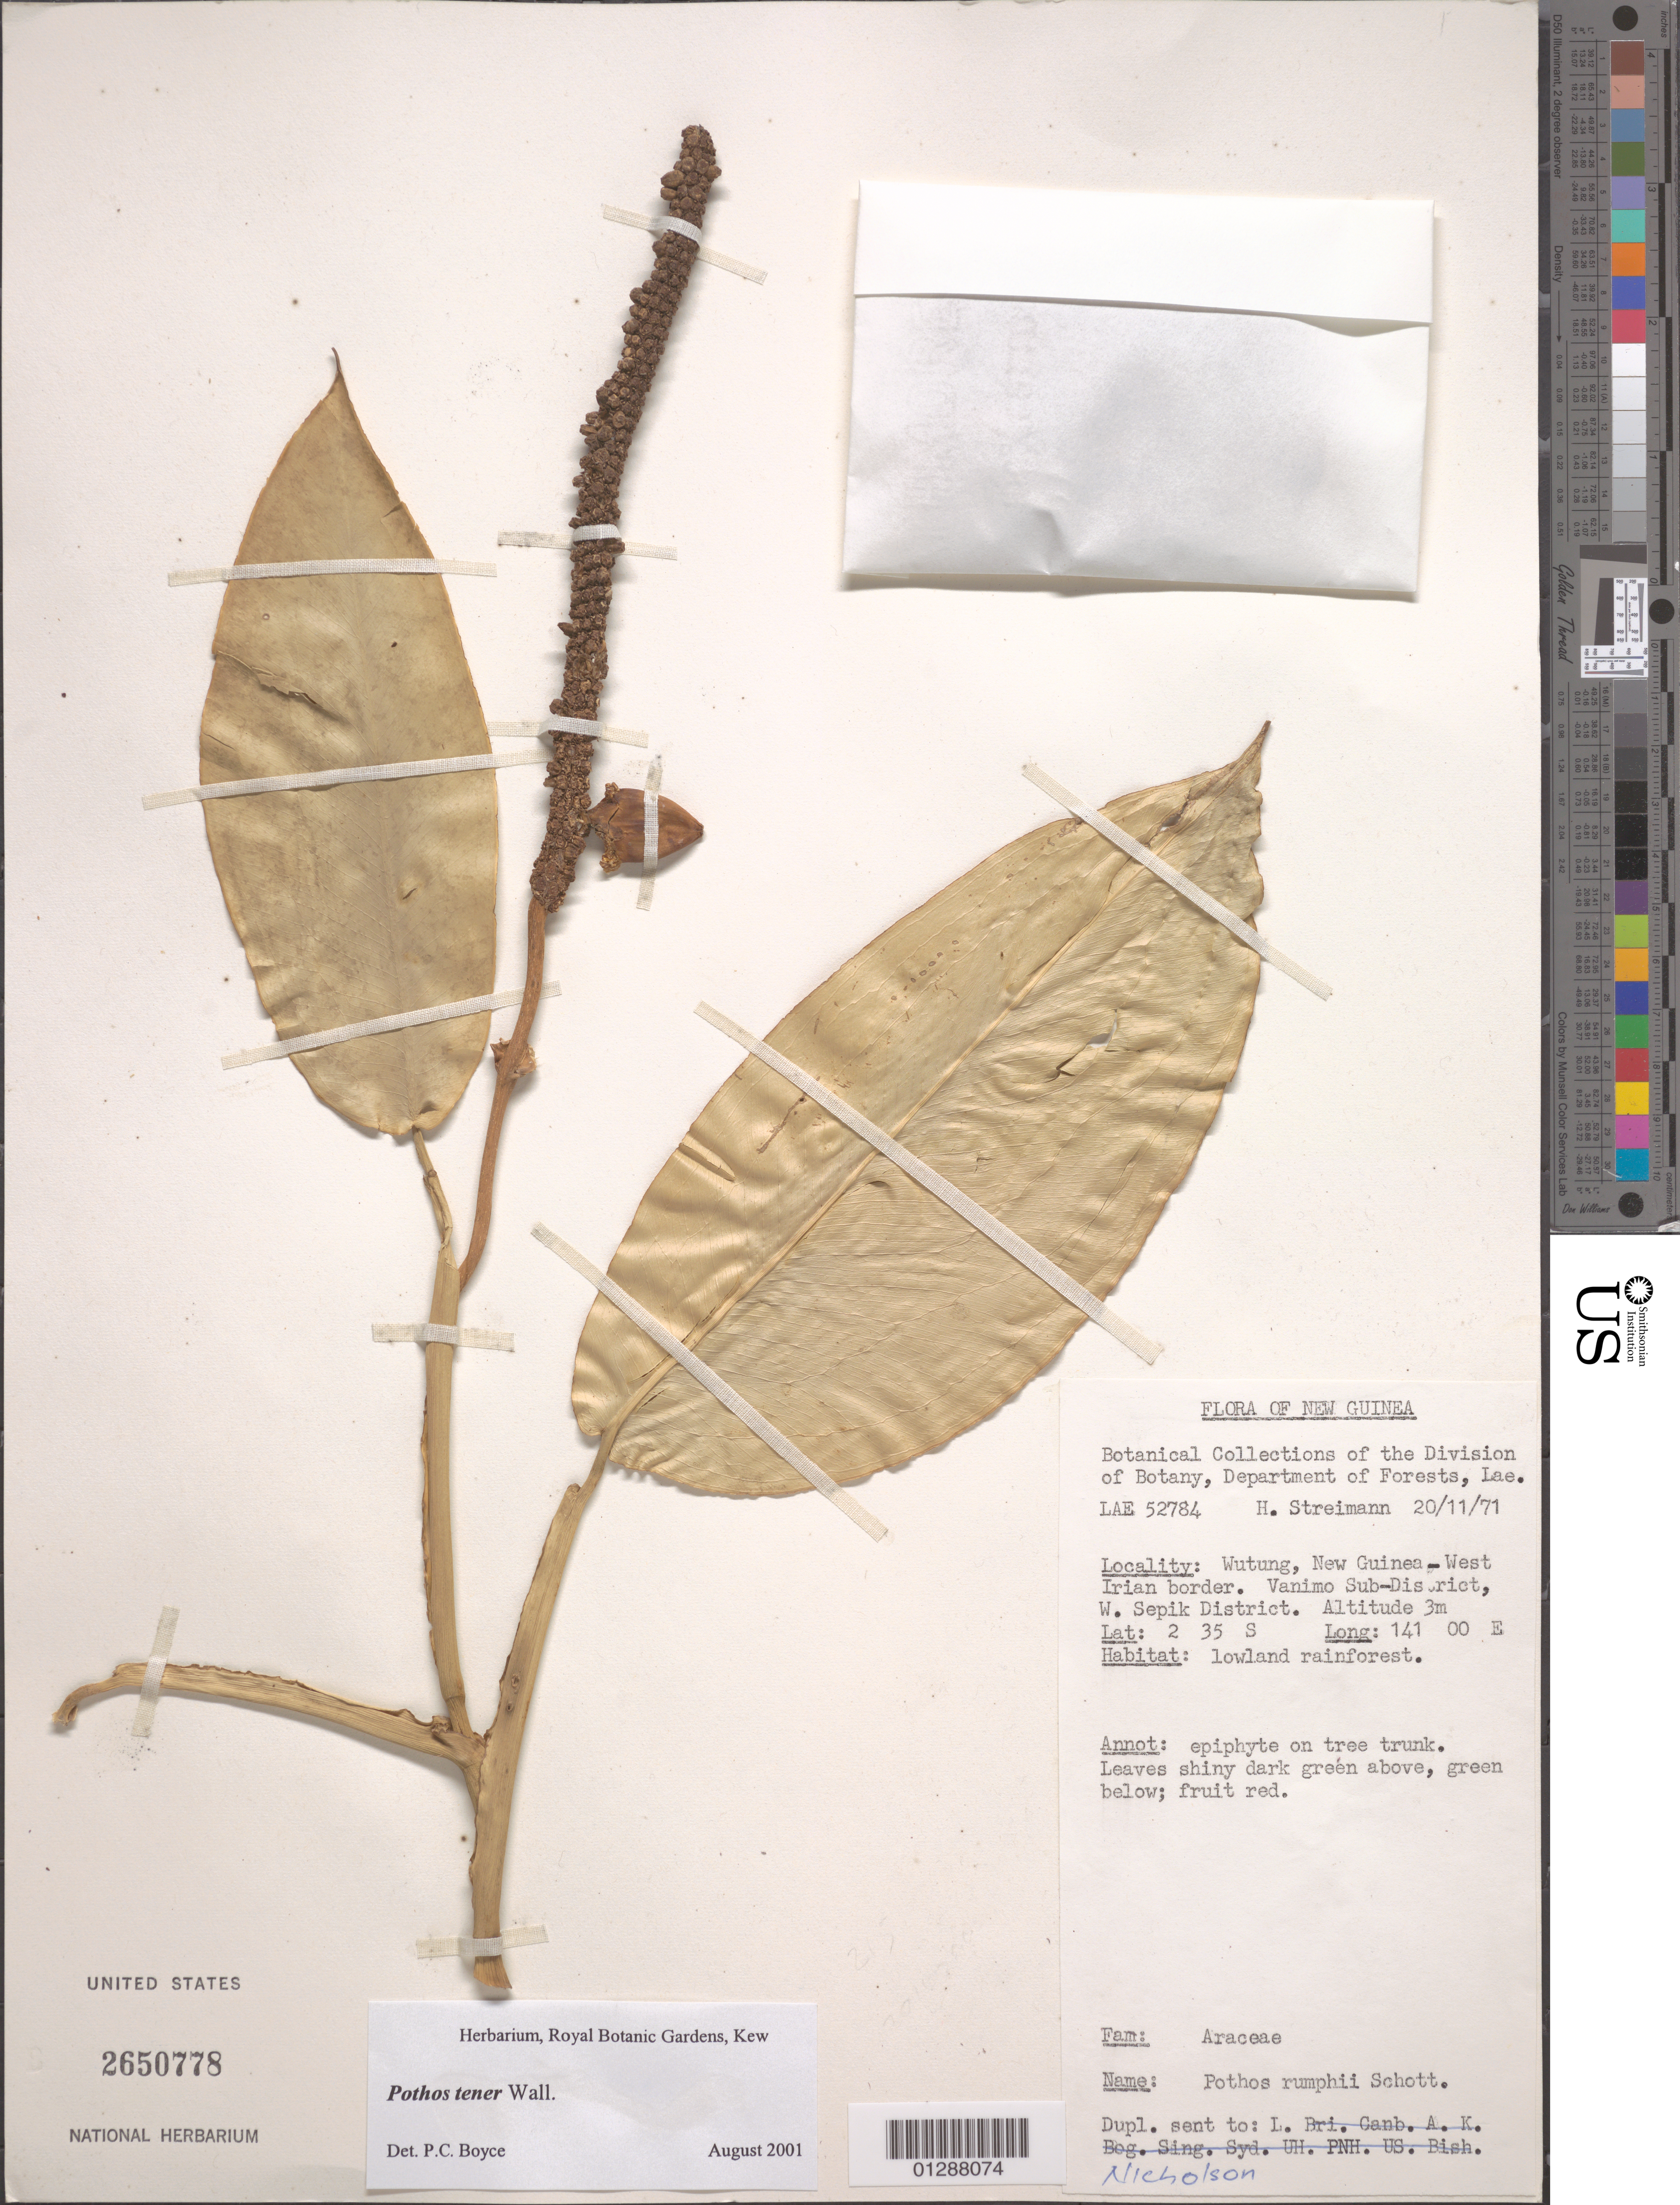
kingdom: Plantae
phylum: Tracheophyta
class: Liliopsida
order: Alismatales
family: Araceae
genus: Pothos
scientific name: Pothos tener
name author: Wall.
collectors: H. Streimann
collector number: LAE 52784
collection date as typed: Transcribed d/m/y: 20/11/71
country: Papua New Guinea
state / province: Sandaun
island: New Guinea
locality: New Guinea. Wutung, New Guinea-West Irian border. Vanimo Sub-District, W. Sepik District.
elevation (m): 3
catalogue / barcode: US 2650778